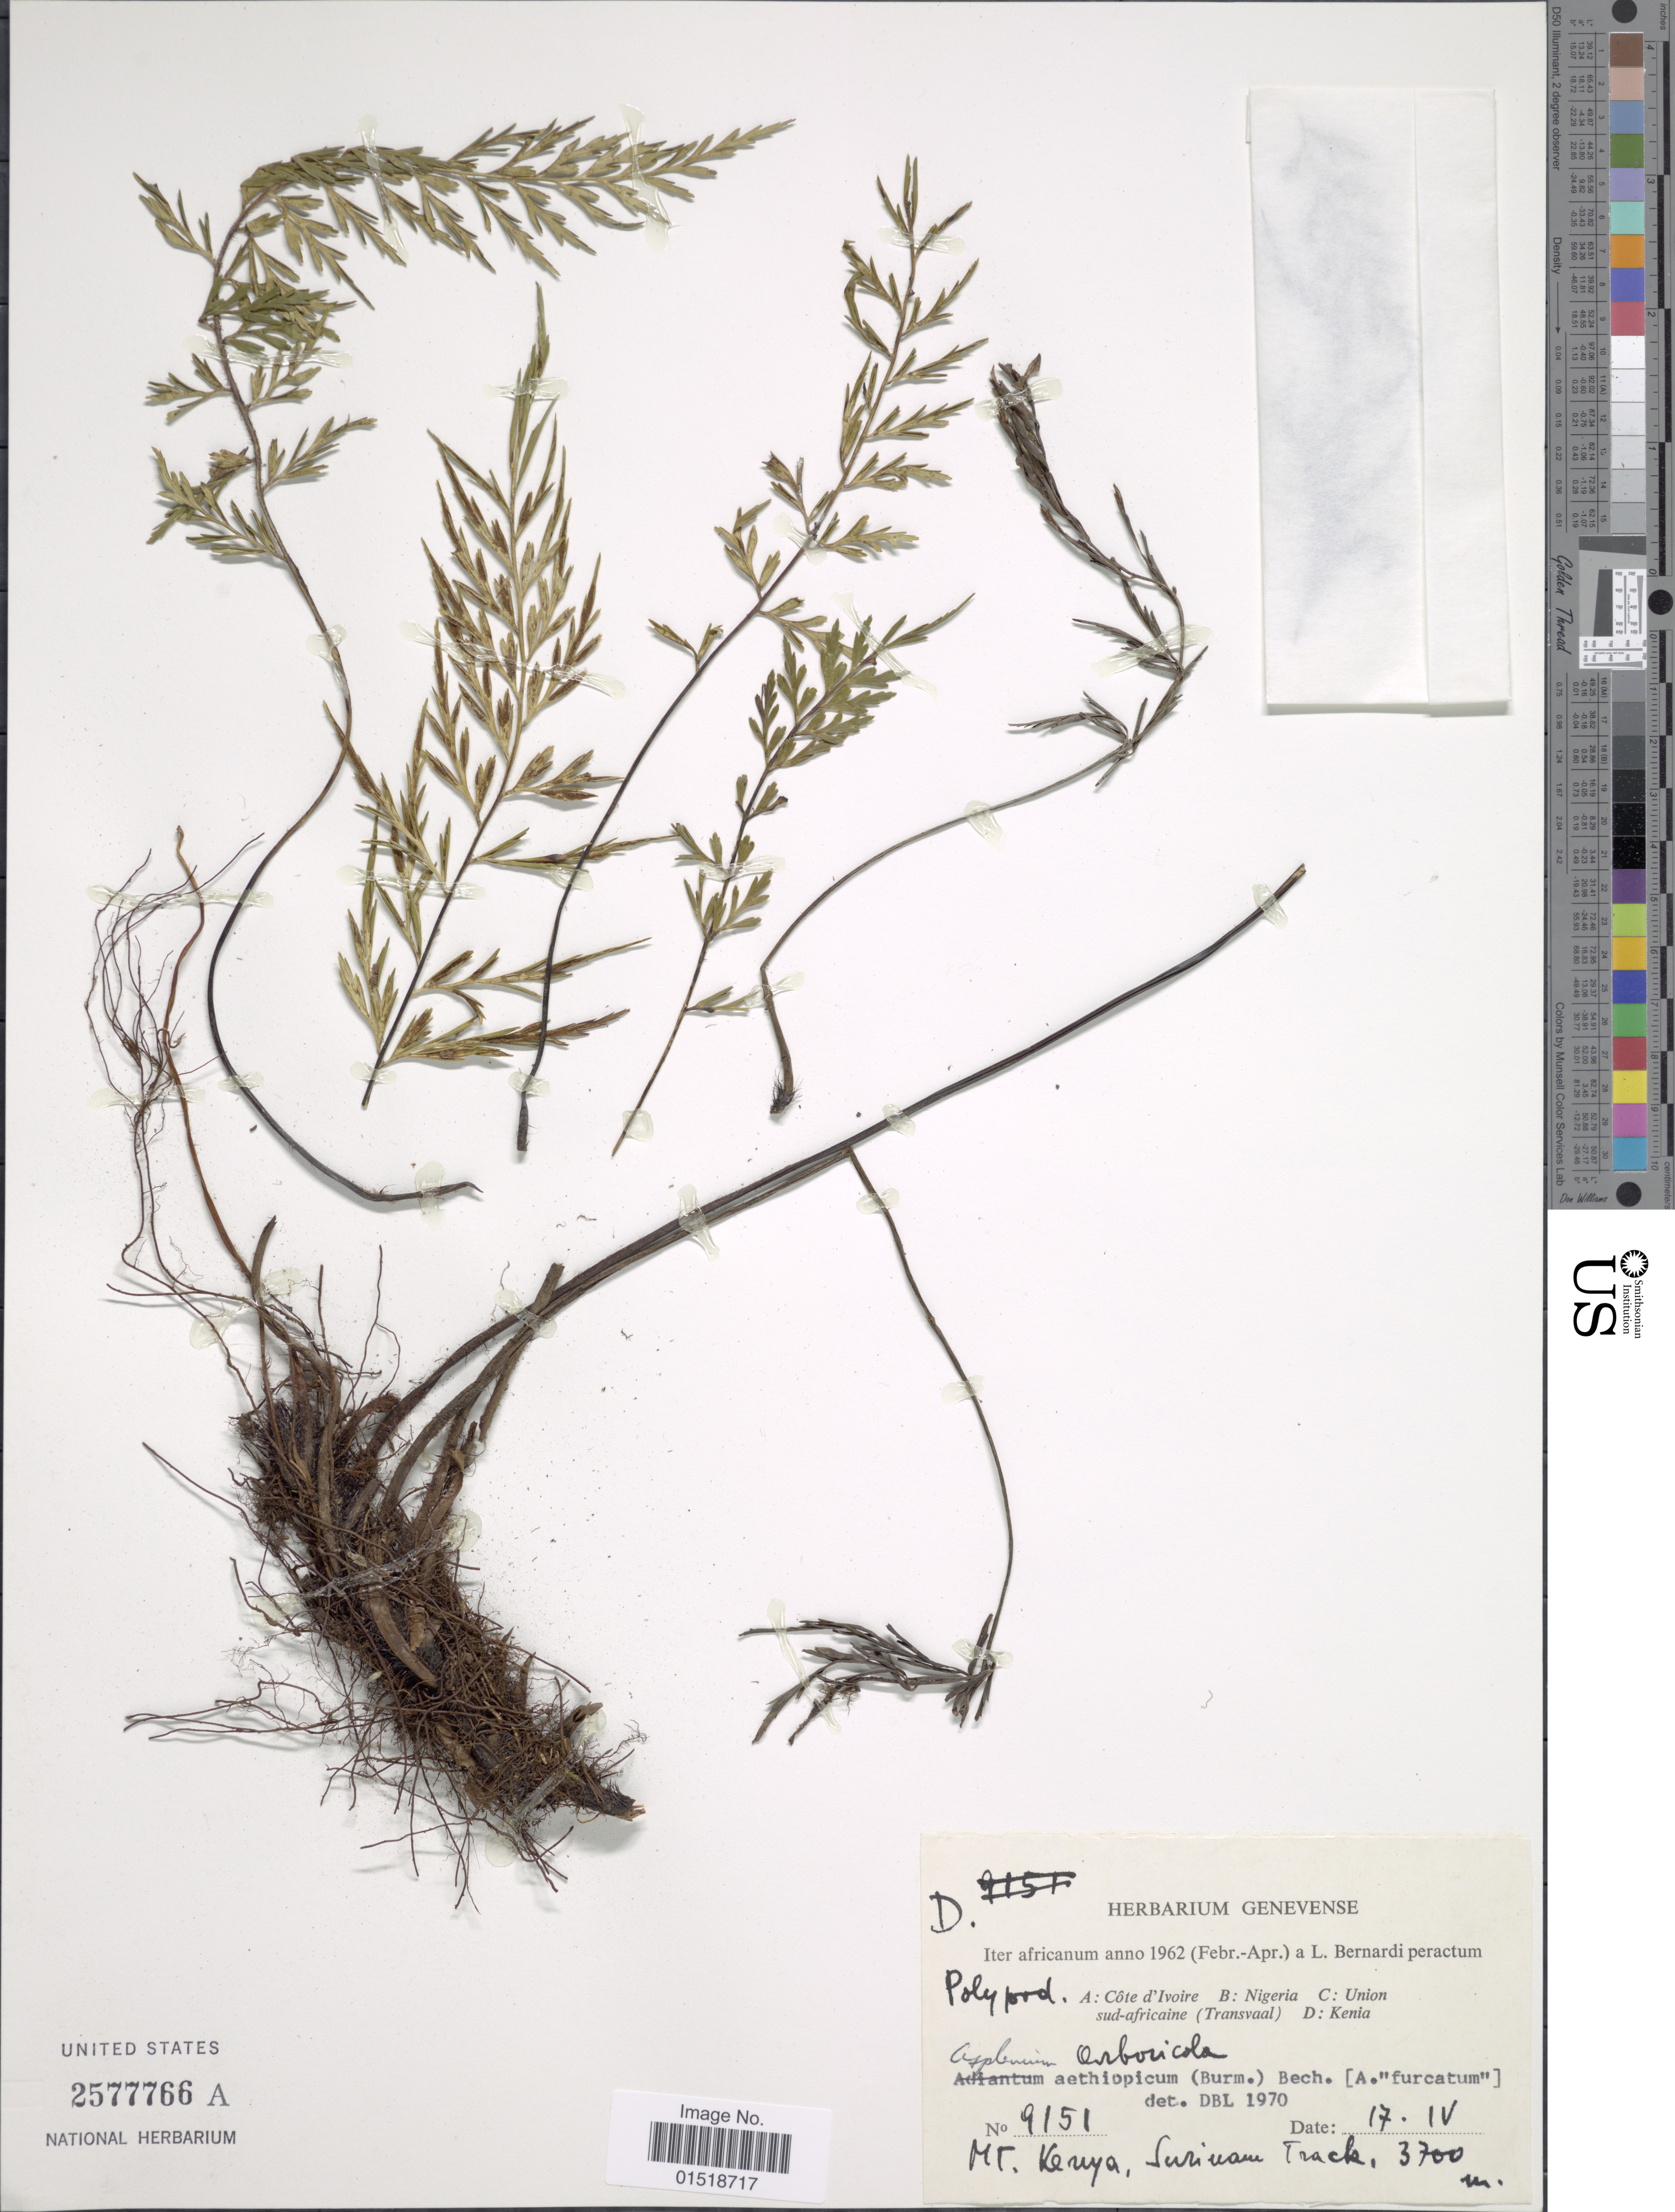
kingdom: Plantae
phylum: Tracheophyta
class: Polypodiopsida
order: Polypodiales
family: Aspleniaceae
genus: Asplenium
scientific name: Asplenium aethiopicum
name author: (Burm. f.) Bech.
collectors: L. Bernardi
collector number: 9151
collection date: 1962-04-17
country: Kenya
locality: Mt. Kenya, Surinam Track.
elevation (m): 3700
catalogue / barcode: US 2577766A